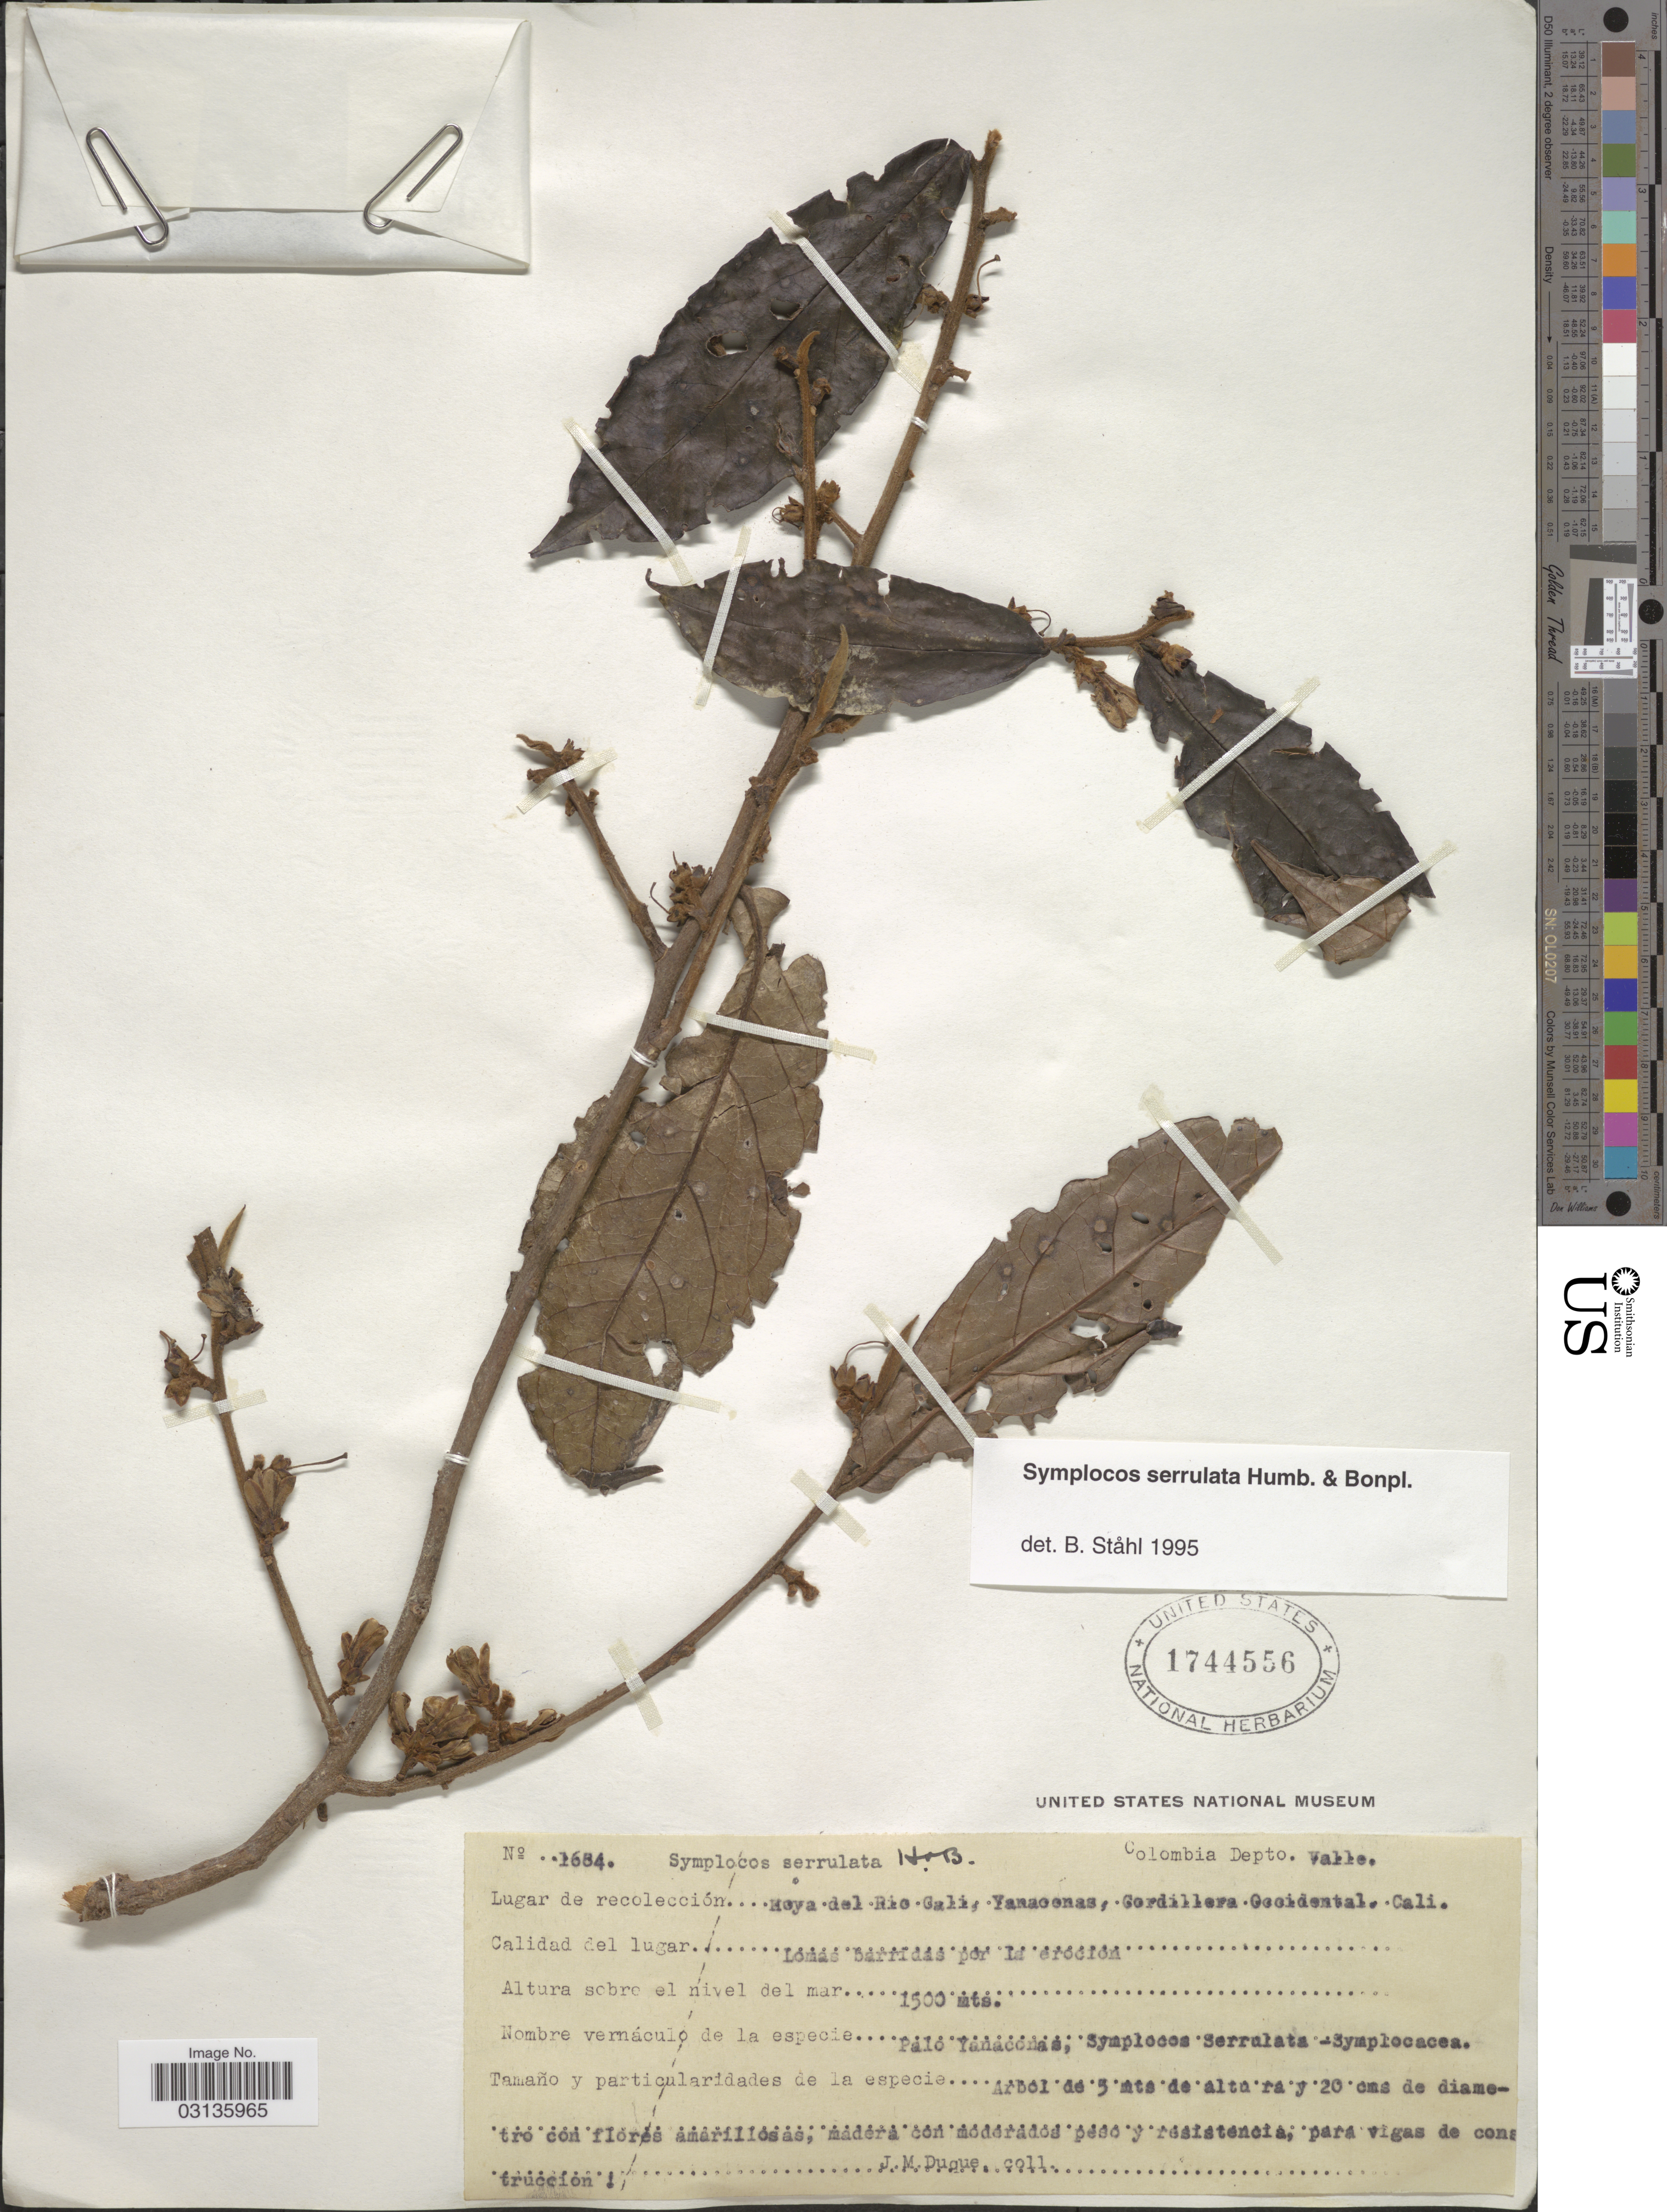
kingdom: Plantae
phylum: Tracheophyta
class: Magnoliopsida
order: Ericales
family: Symplocaceae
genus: Symplocos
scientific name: Symplocos serrulata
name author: Bonpl.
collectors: J. Duque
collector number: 1684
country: Colombia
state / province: Valle del Cauca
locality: Depto. Valle. Hoya del Rio Gali, Yanacenas, Cordillera Occidental, Cali.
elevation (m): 1500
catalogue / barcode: US 1744556